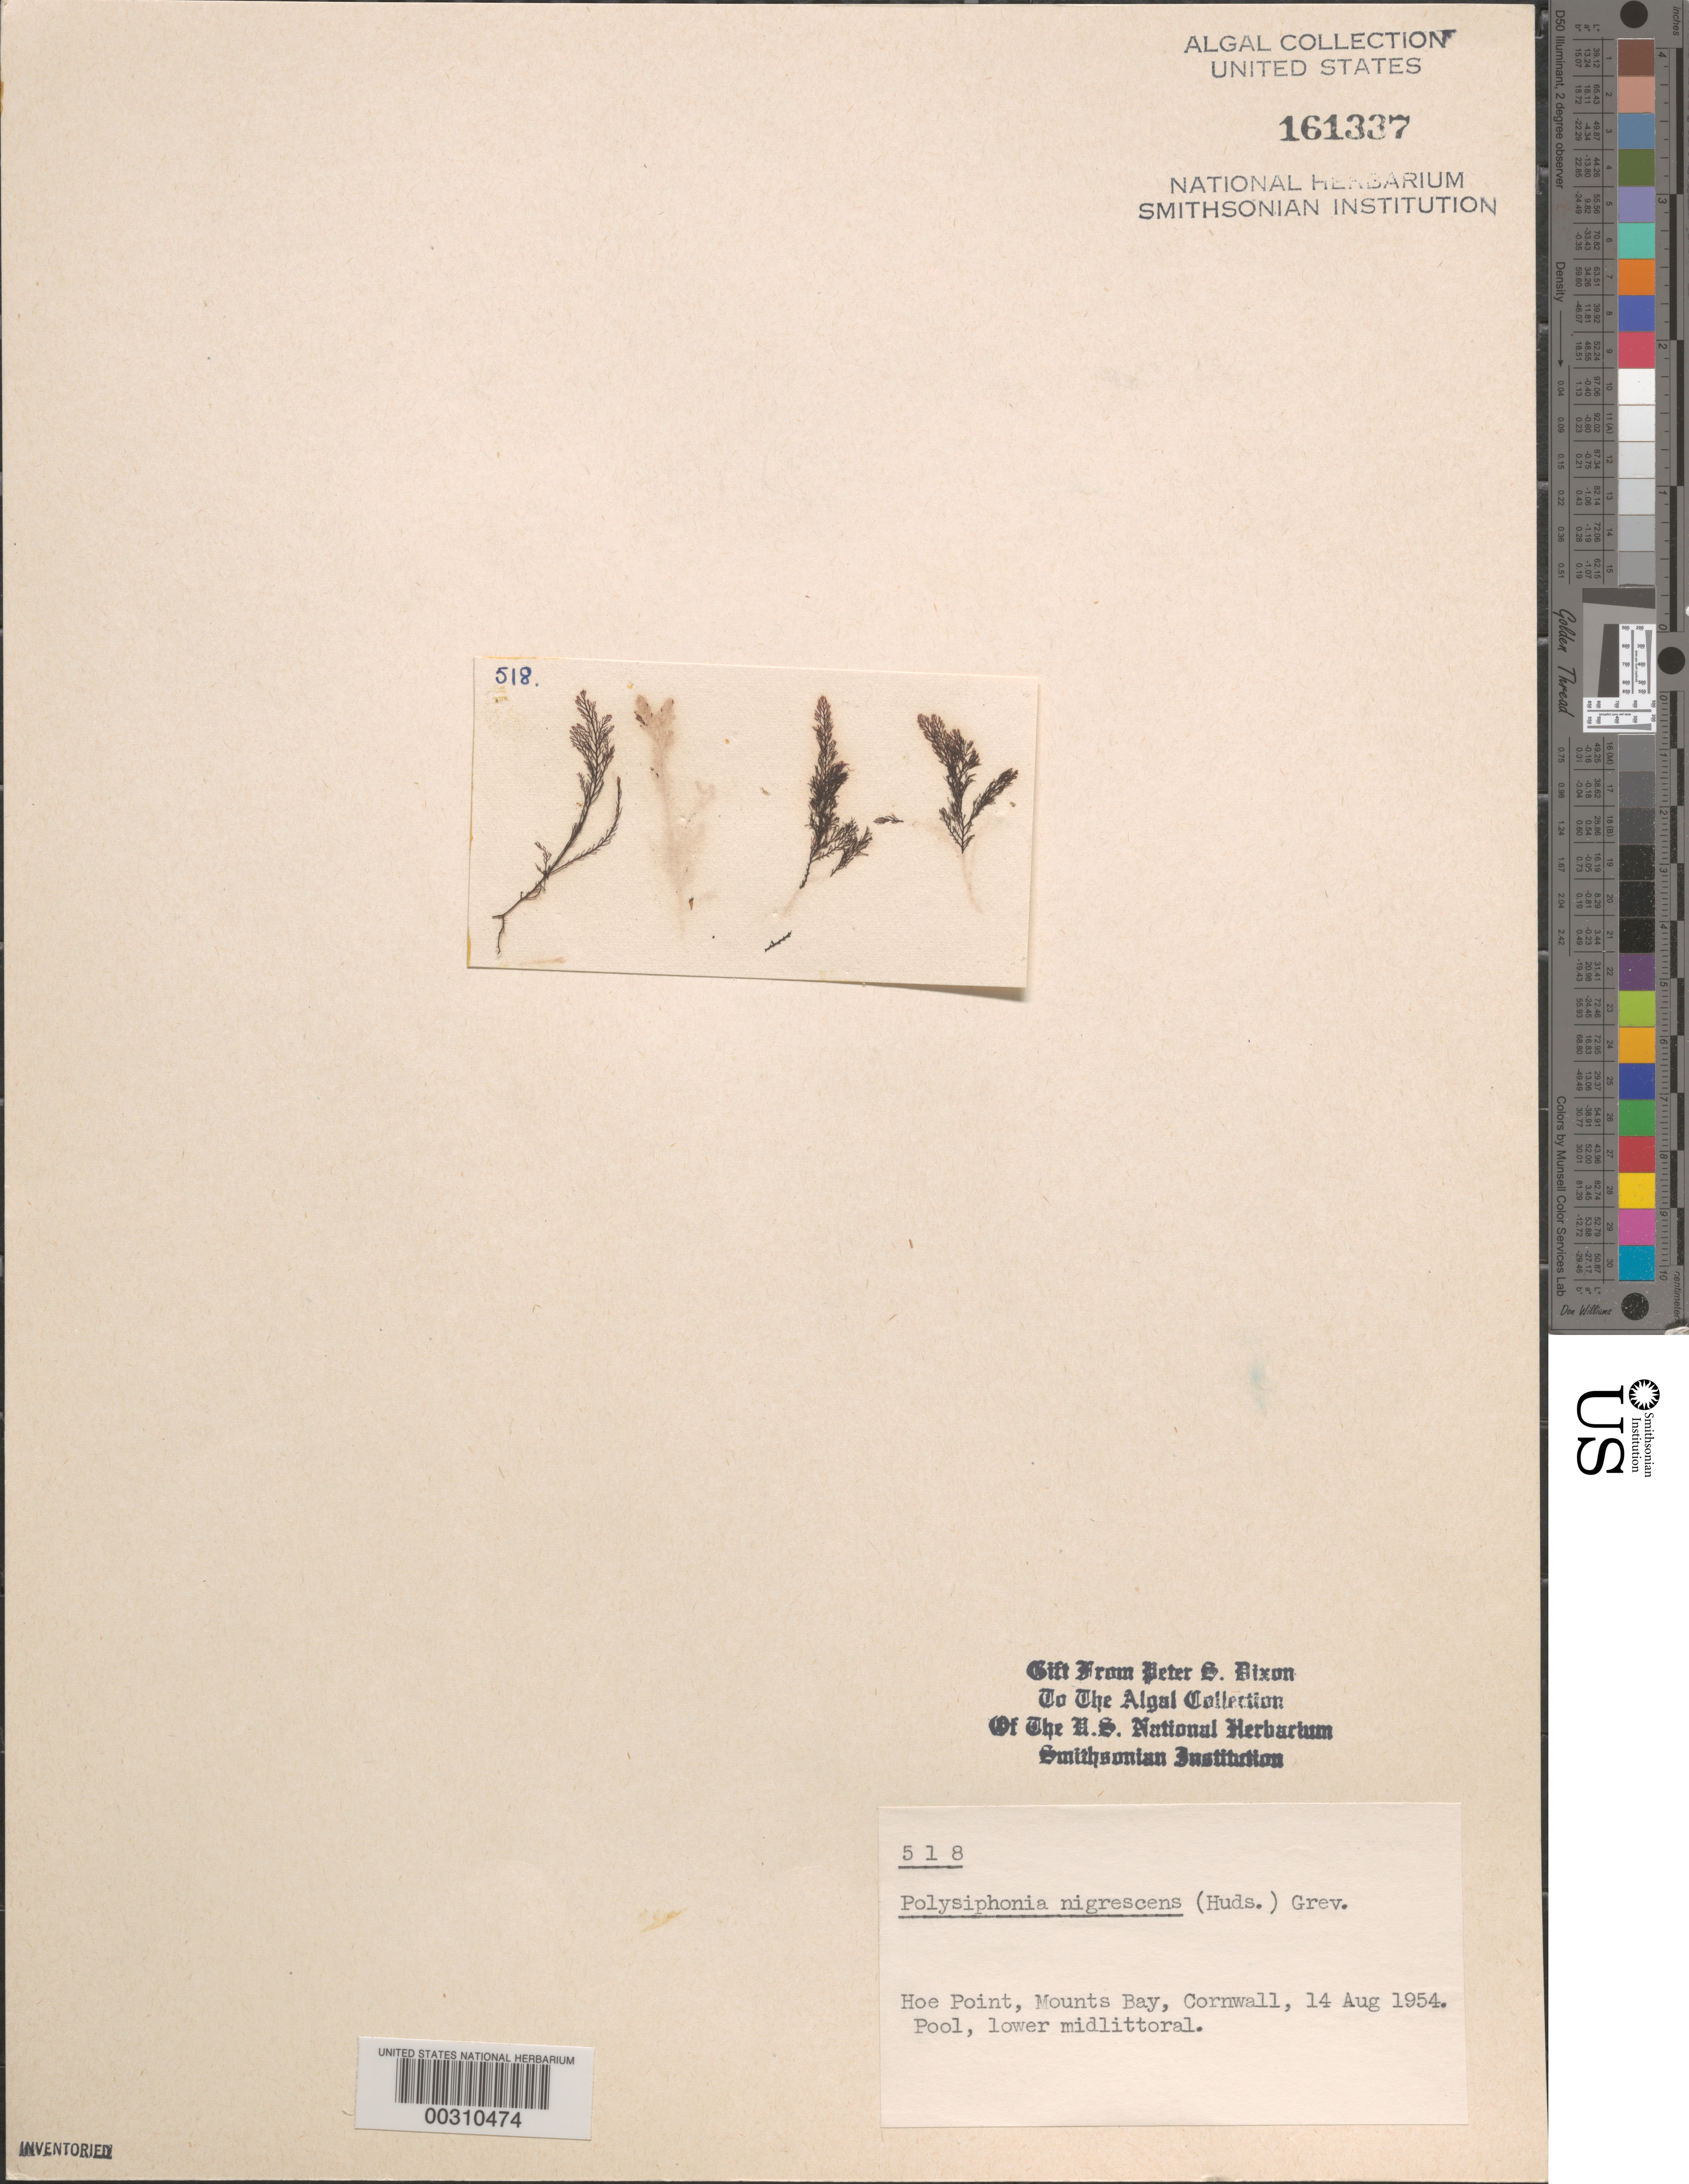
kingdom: Plantae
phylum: Rhodophyta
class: Florideophyceae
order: Ceramiales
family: Rhodomelaceae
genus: Vertebrata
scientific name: Vertebrata fucoides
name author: (Hudson) Kuntze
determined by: Algae name updating Project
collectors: P. S. Dixon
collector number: PSD 518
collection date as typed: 14 Aug 1954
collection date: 1954-08-14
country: United Kingdom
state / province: England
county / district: Cornwall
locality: Hoe Point, Mounts Bay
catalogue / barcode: US 161337